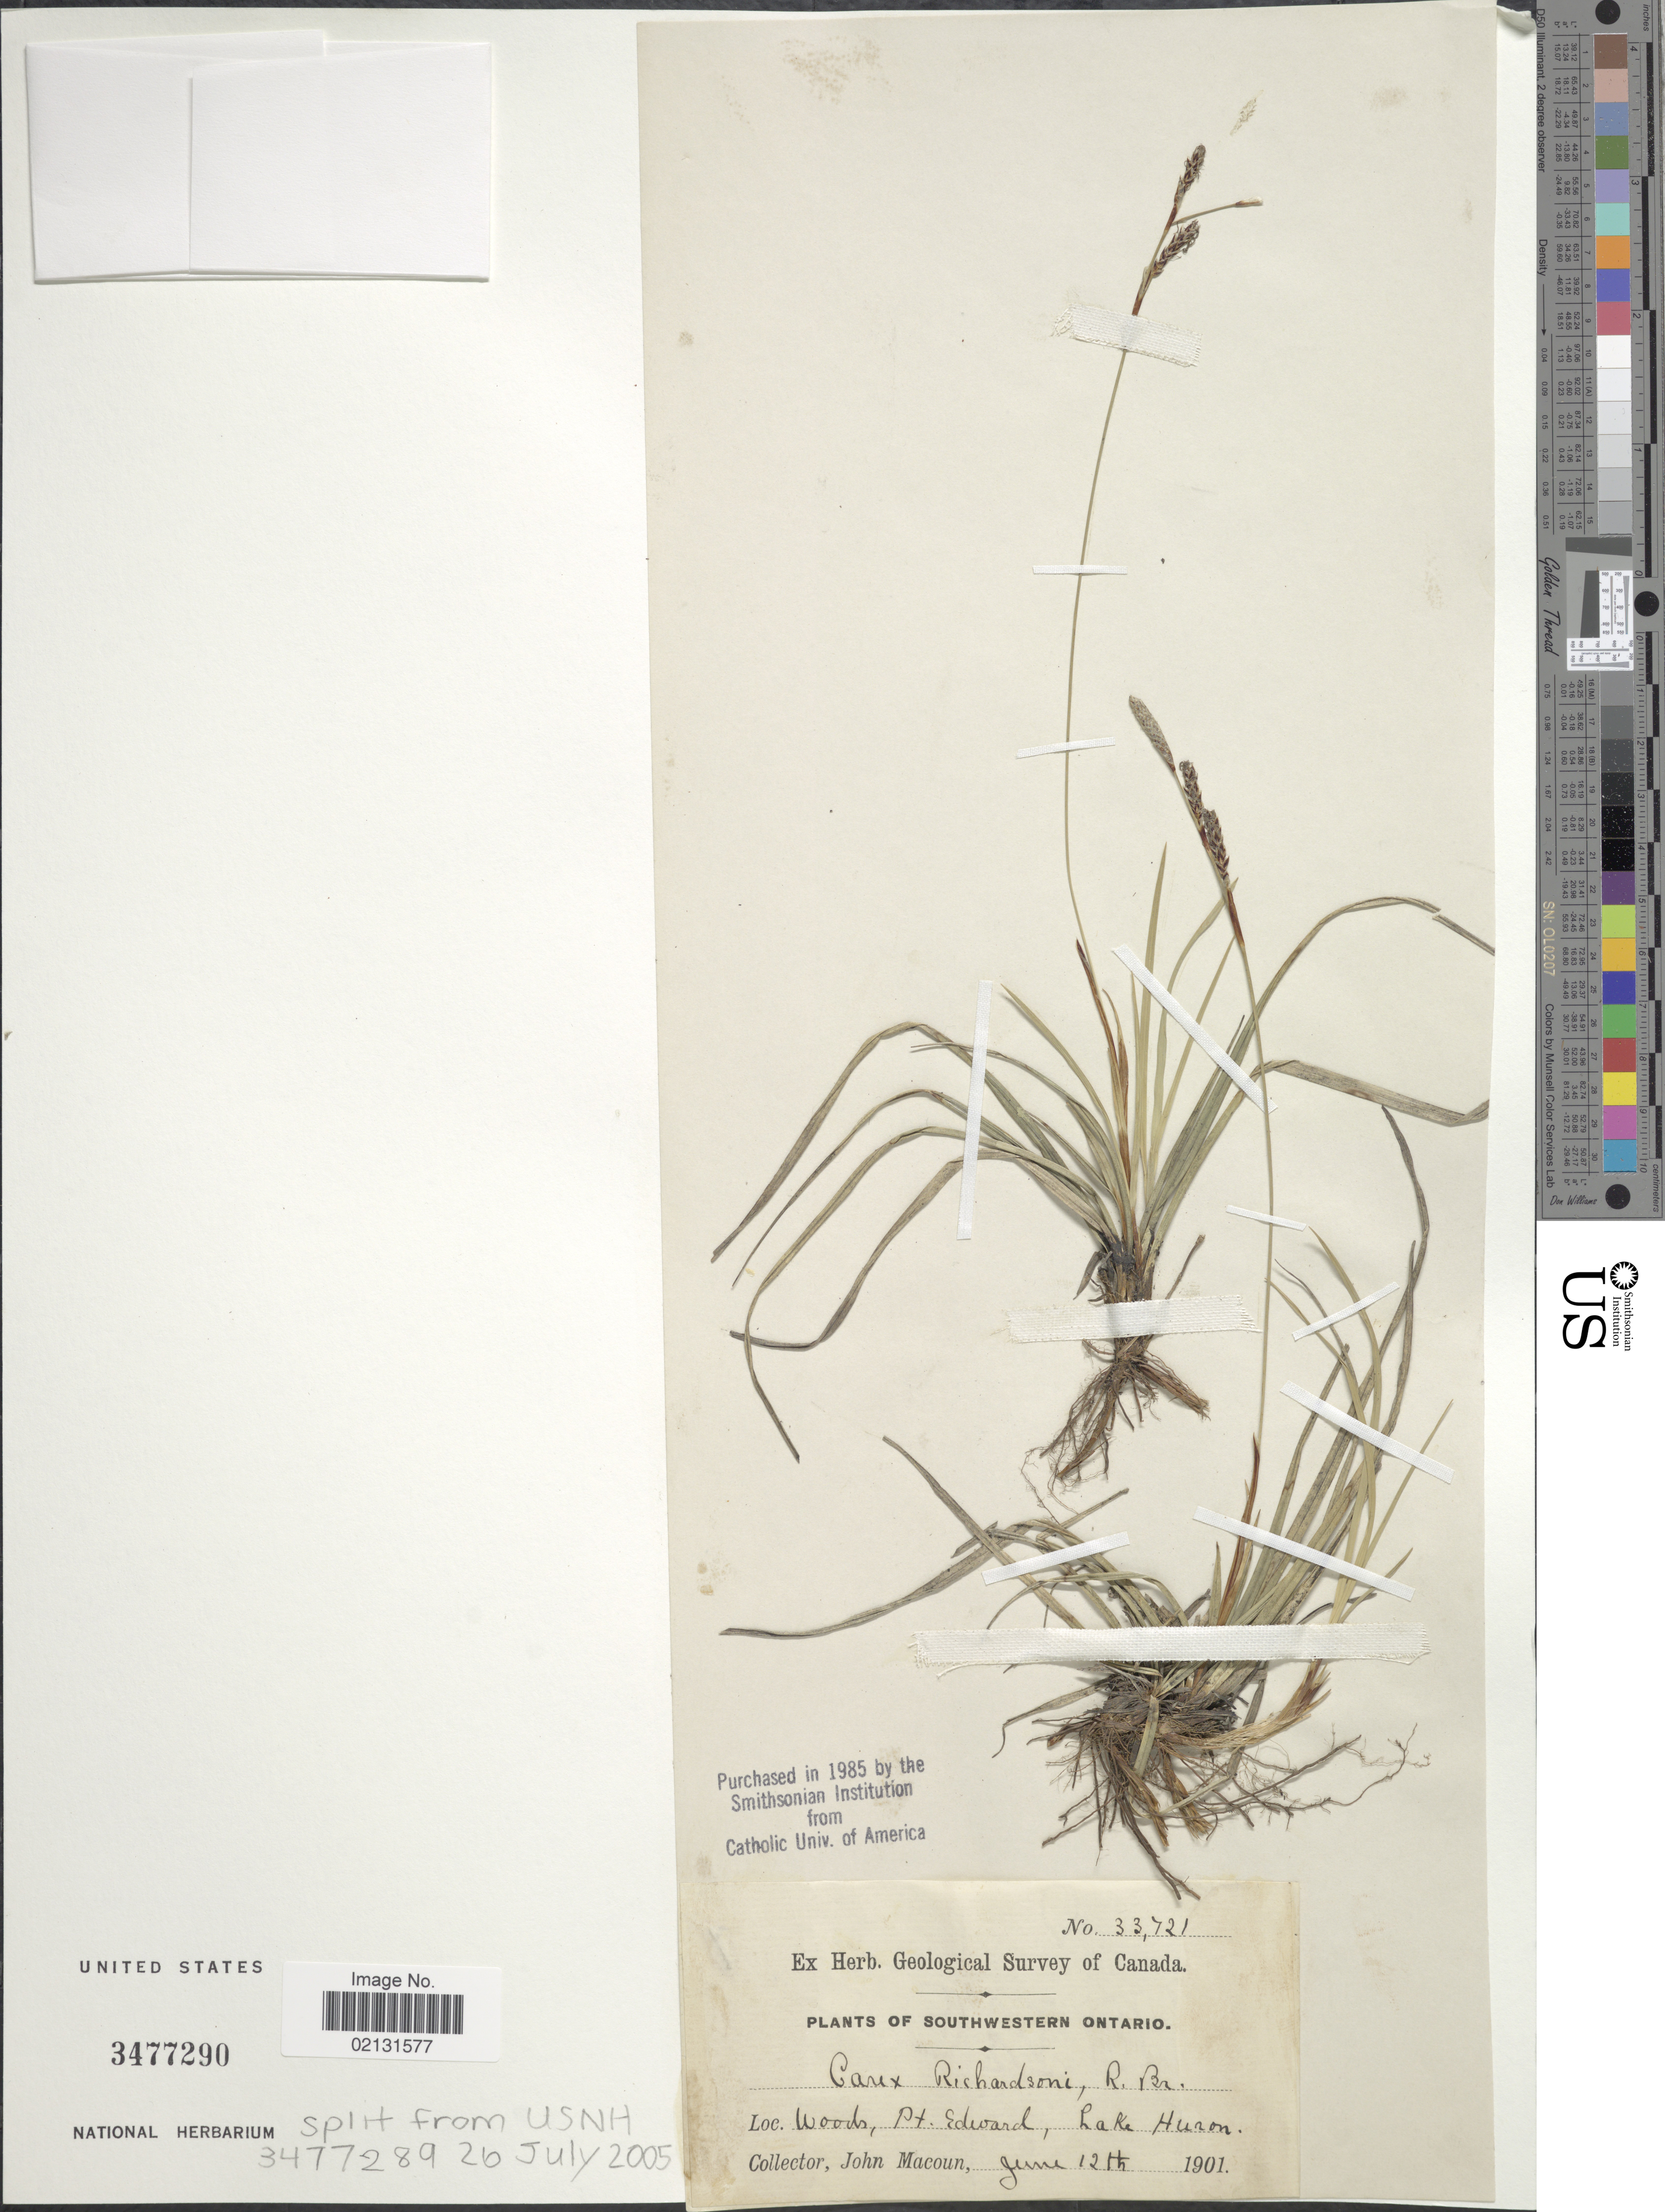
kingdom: Plantae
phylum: Tracheophyta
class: Liliopsida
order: Poales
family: Cyperaceae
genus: Carex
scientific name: Carex richardsonii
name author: R. Br.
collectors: J. Macoun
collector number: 33721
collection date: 1901-06-12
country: Canada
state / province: Ontario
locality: Southwestern Ontario, woods, Pt. Edward, Lake Huron.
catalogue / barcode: US 3477290